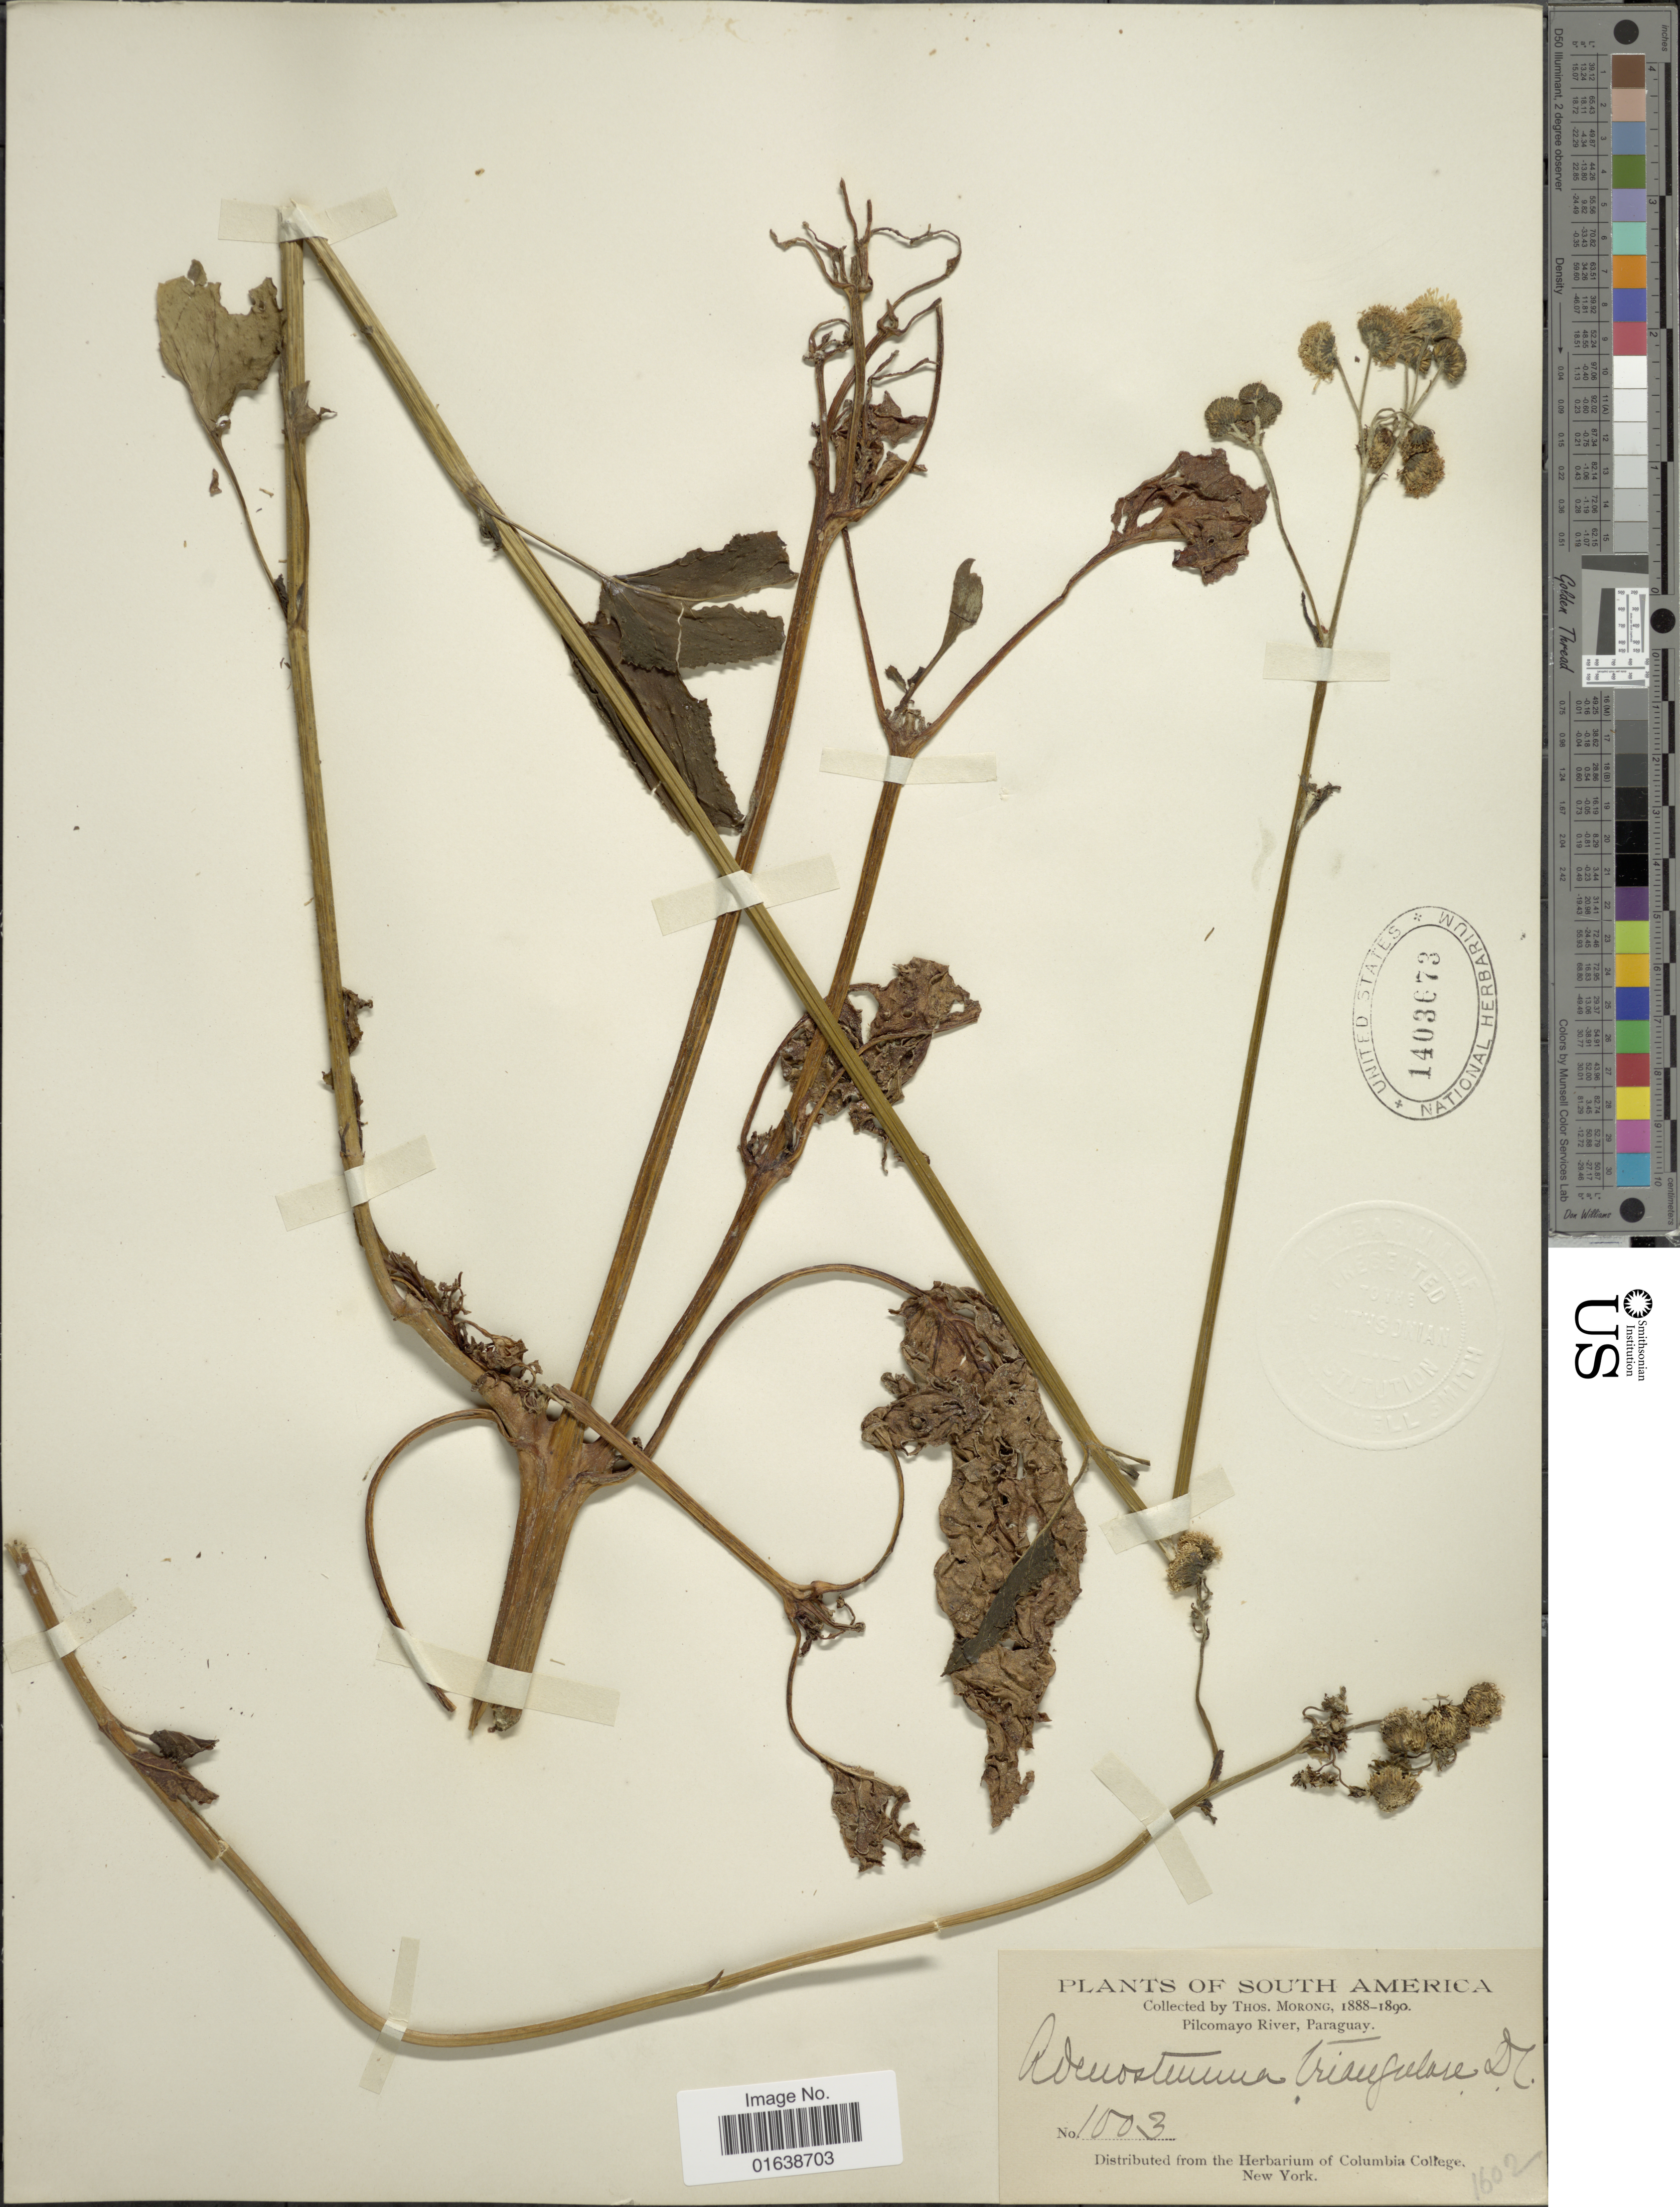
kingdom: Plantae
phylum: Tracheophyta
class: Magnoliopsida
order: Asterales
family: Asteraceae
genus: Gymnocoronis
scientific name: Gymnocoronis spilanthoides var. subcordata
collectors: ex herb. T. Morong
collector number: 1003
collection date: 1888/1890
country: Paraguay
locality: South America. Pilcomayo River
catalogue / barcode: US 1403673